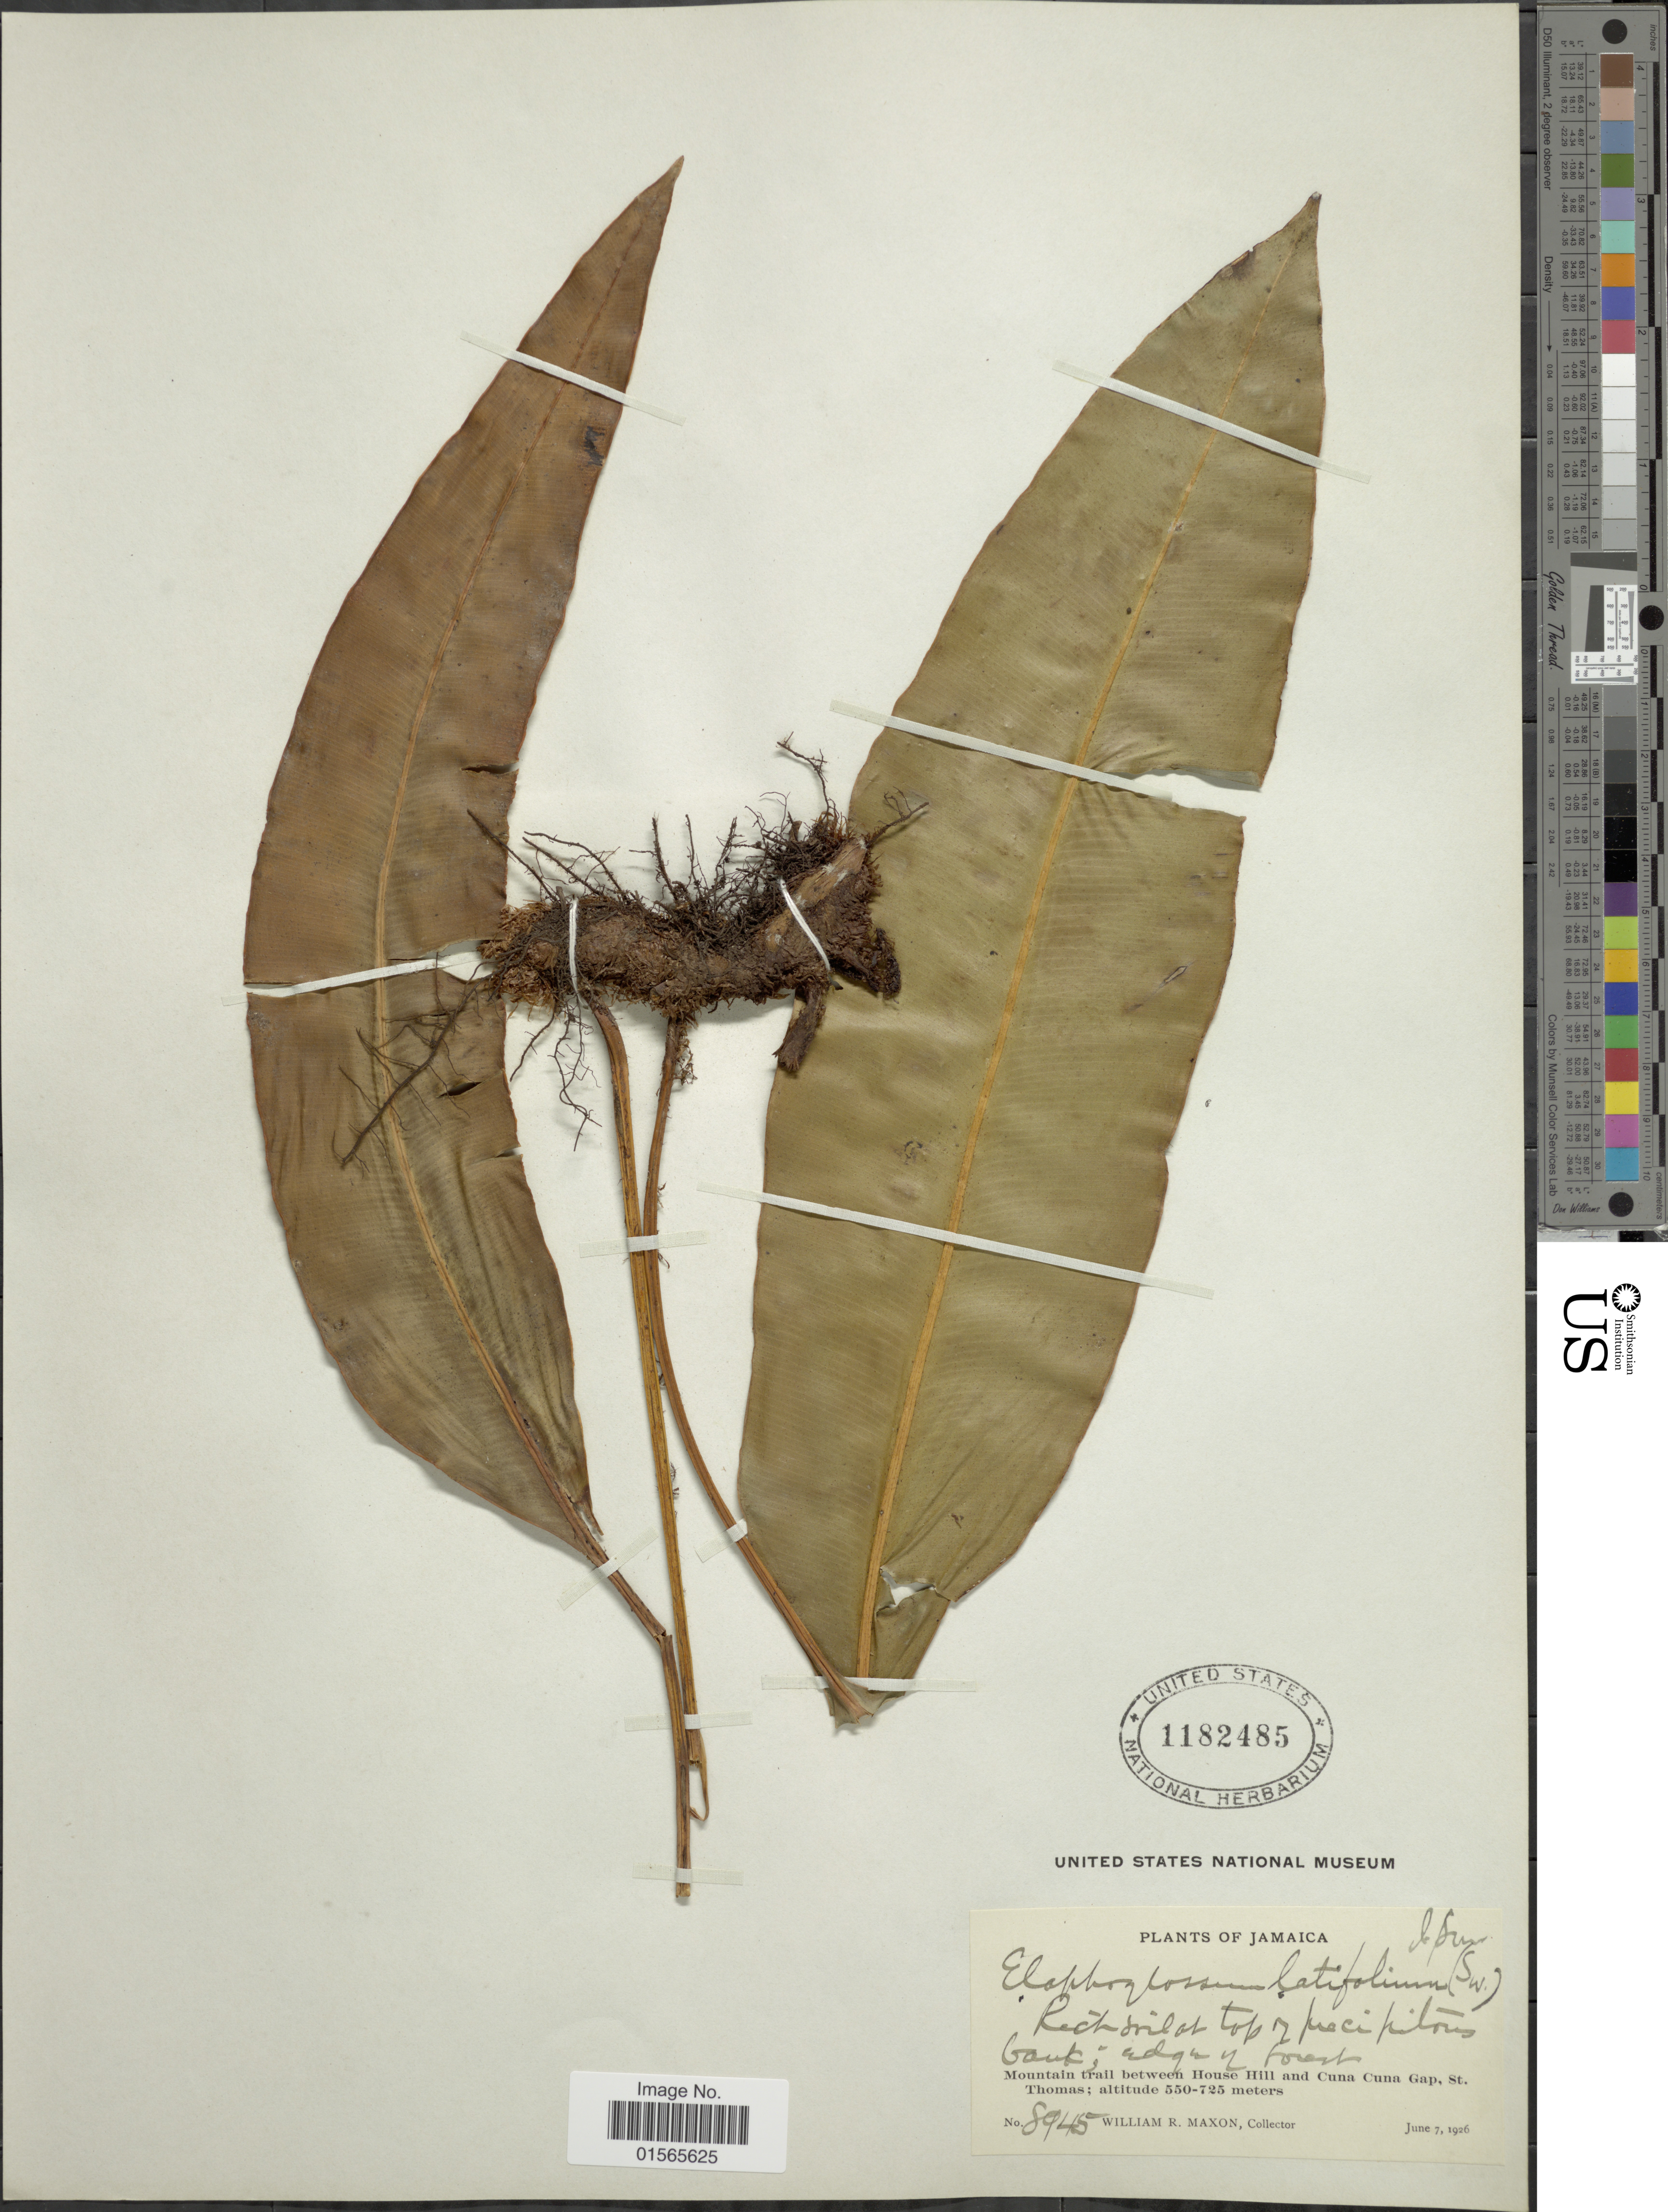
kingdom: Plantae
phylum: Tracheophyta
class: Polypodiopsida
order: Polypodiales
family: Dryopteridaceae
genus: Elaphoglossum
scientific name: Elaphoglossum latifolium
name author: (Sw.) J. Sm.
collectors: W. R. Maxon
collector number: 8945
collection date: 1926-06-07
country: Jamaica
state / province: Saint Thomas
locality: Mountain trail between House Hill and Cuna Cuna Gap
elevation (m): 550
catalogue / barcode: US 1182485